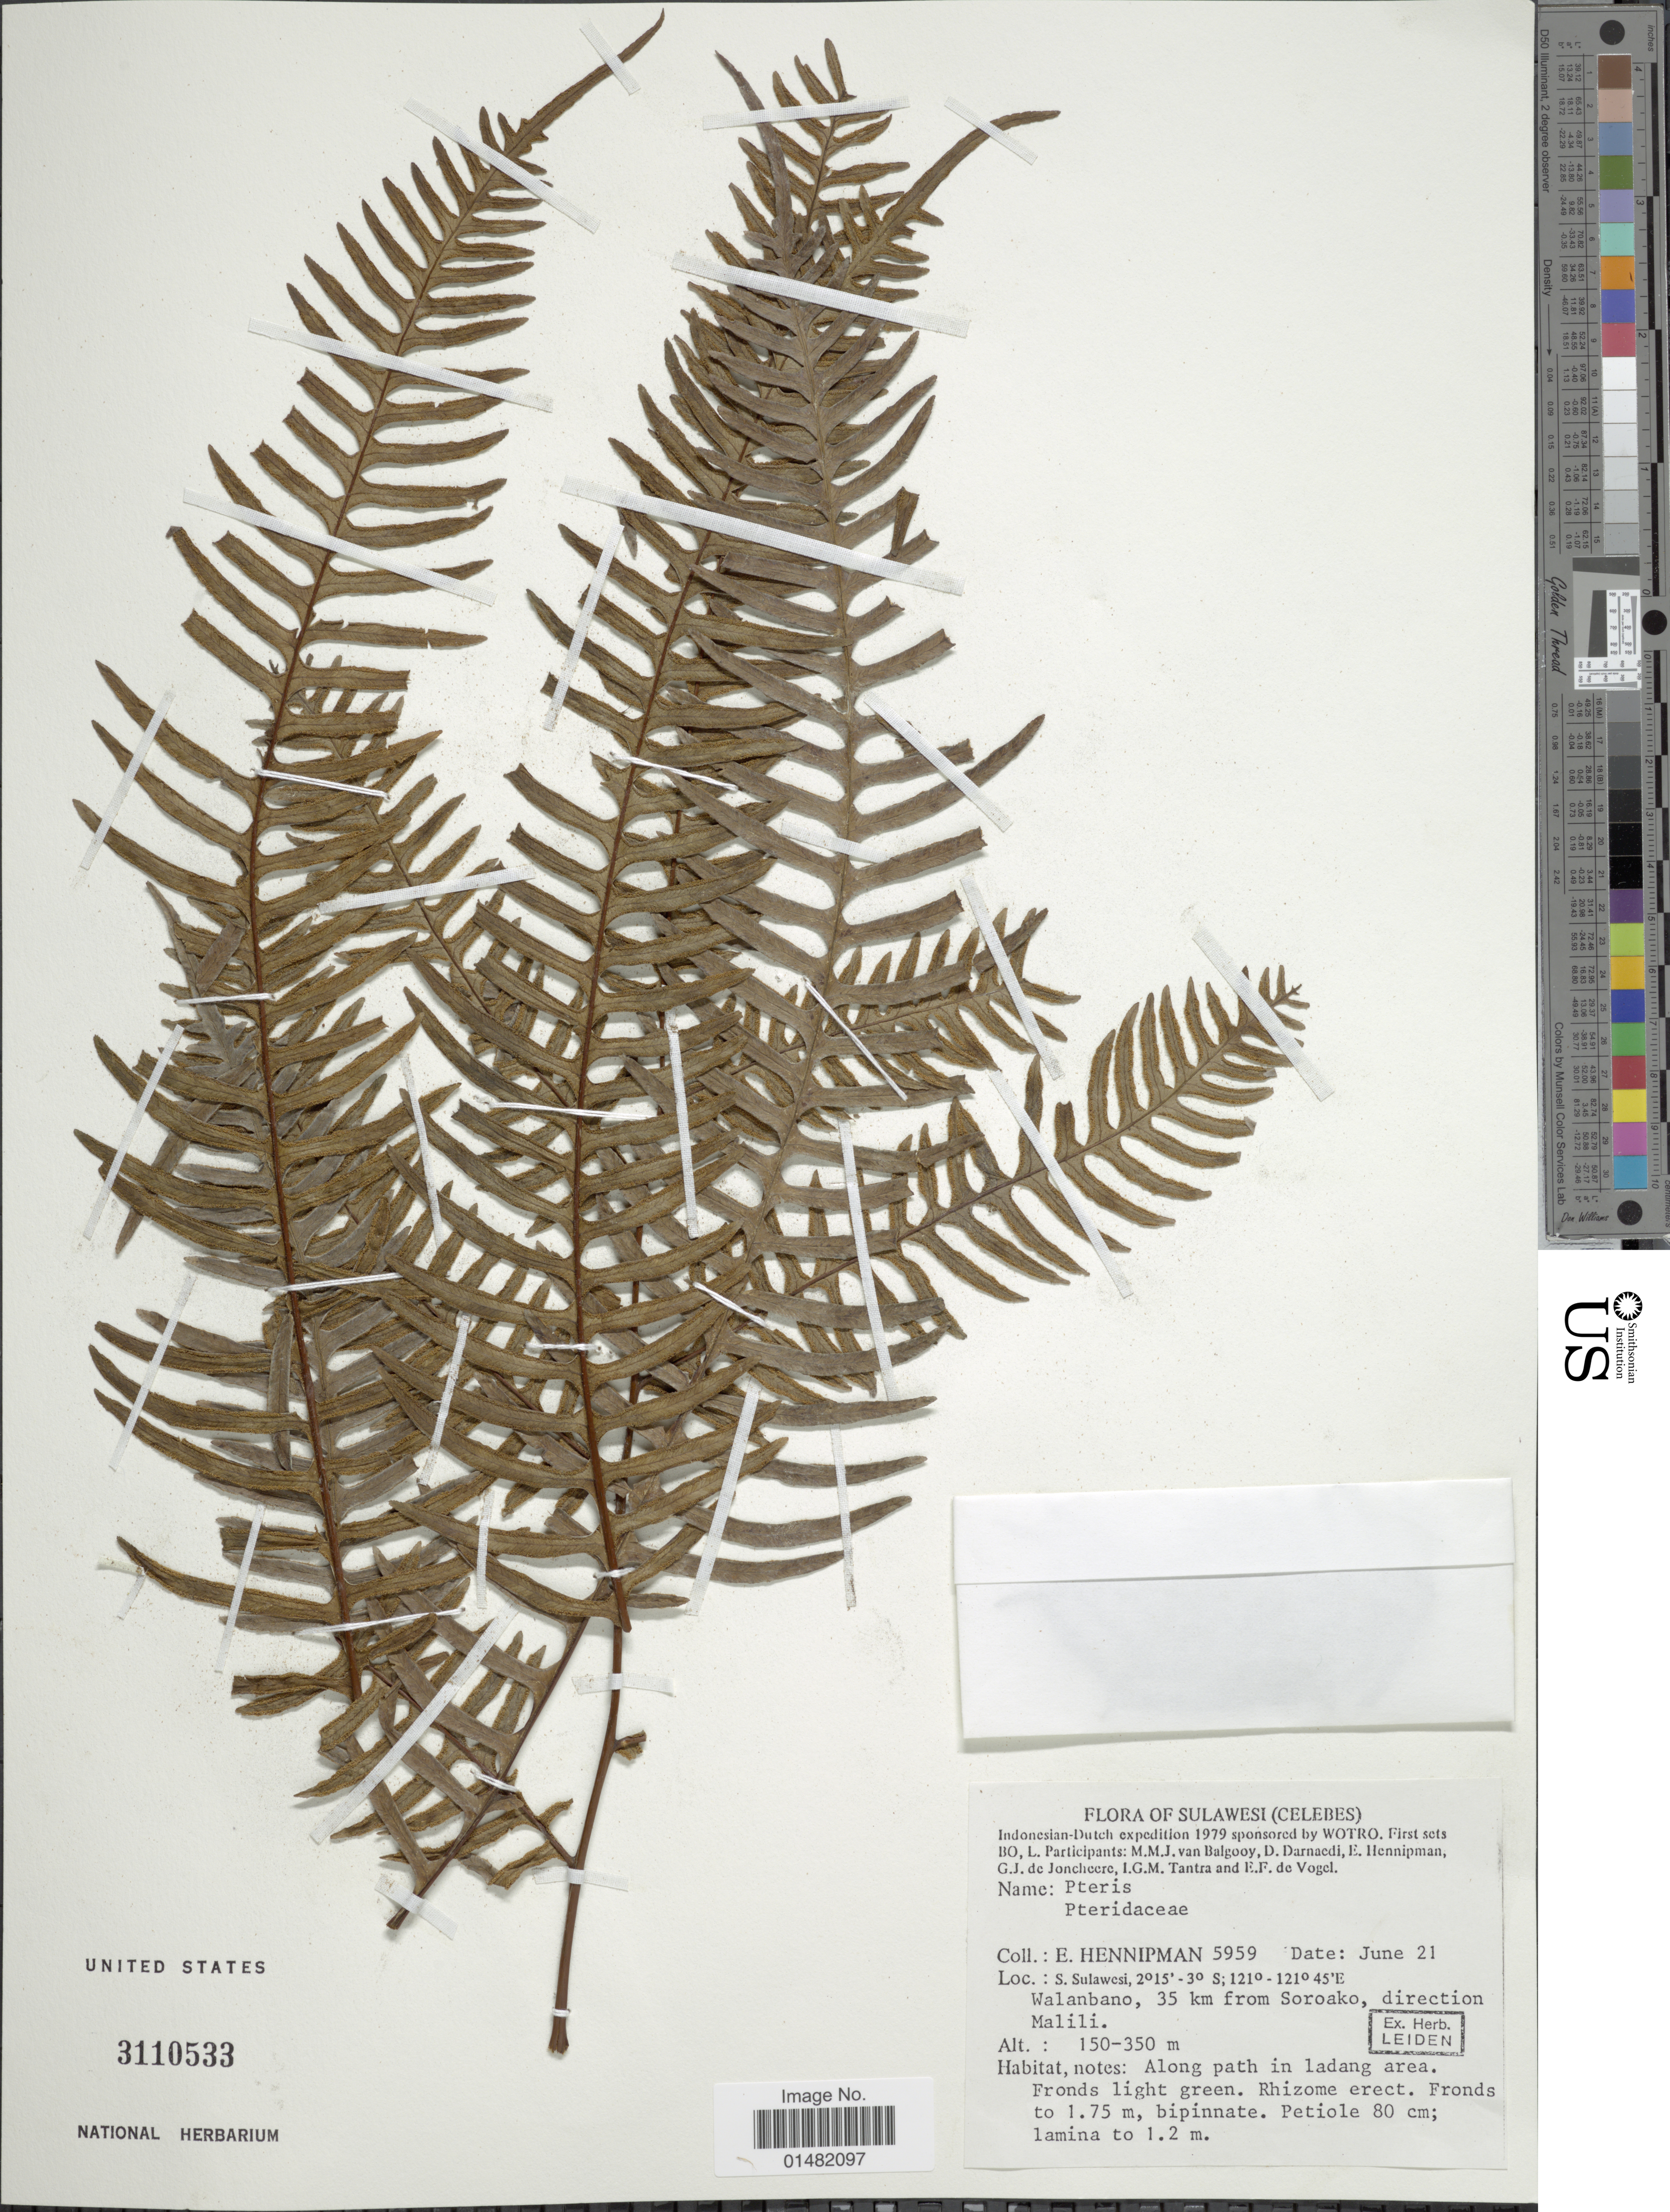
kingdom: Plantae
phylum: Tracheophyta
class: Polypodiopsida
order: Polypodiales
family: Pteridaceae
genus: Pteris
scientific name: Pteris sp.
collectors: E. Hennipman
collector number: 5959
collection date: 1979-06-21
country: Indonesia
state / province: Sulawesi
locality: (Celebes), S. Sulawesi, Walanbano, 35 km from Soroako, direction Malili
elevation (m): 150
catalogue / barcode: US 3110533